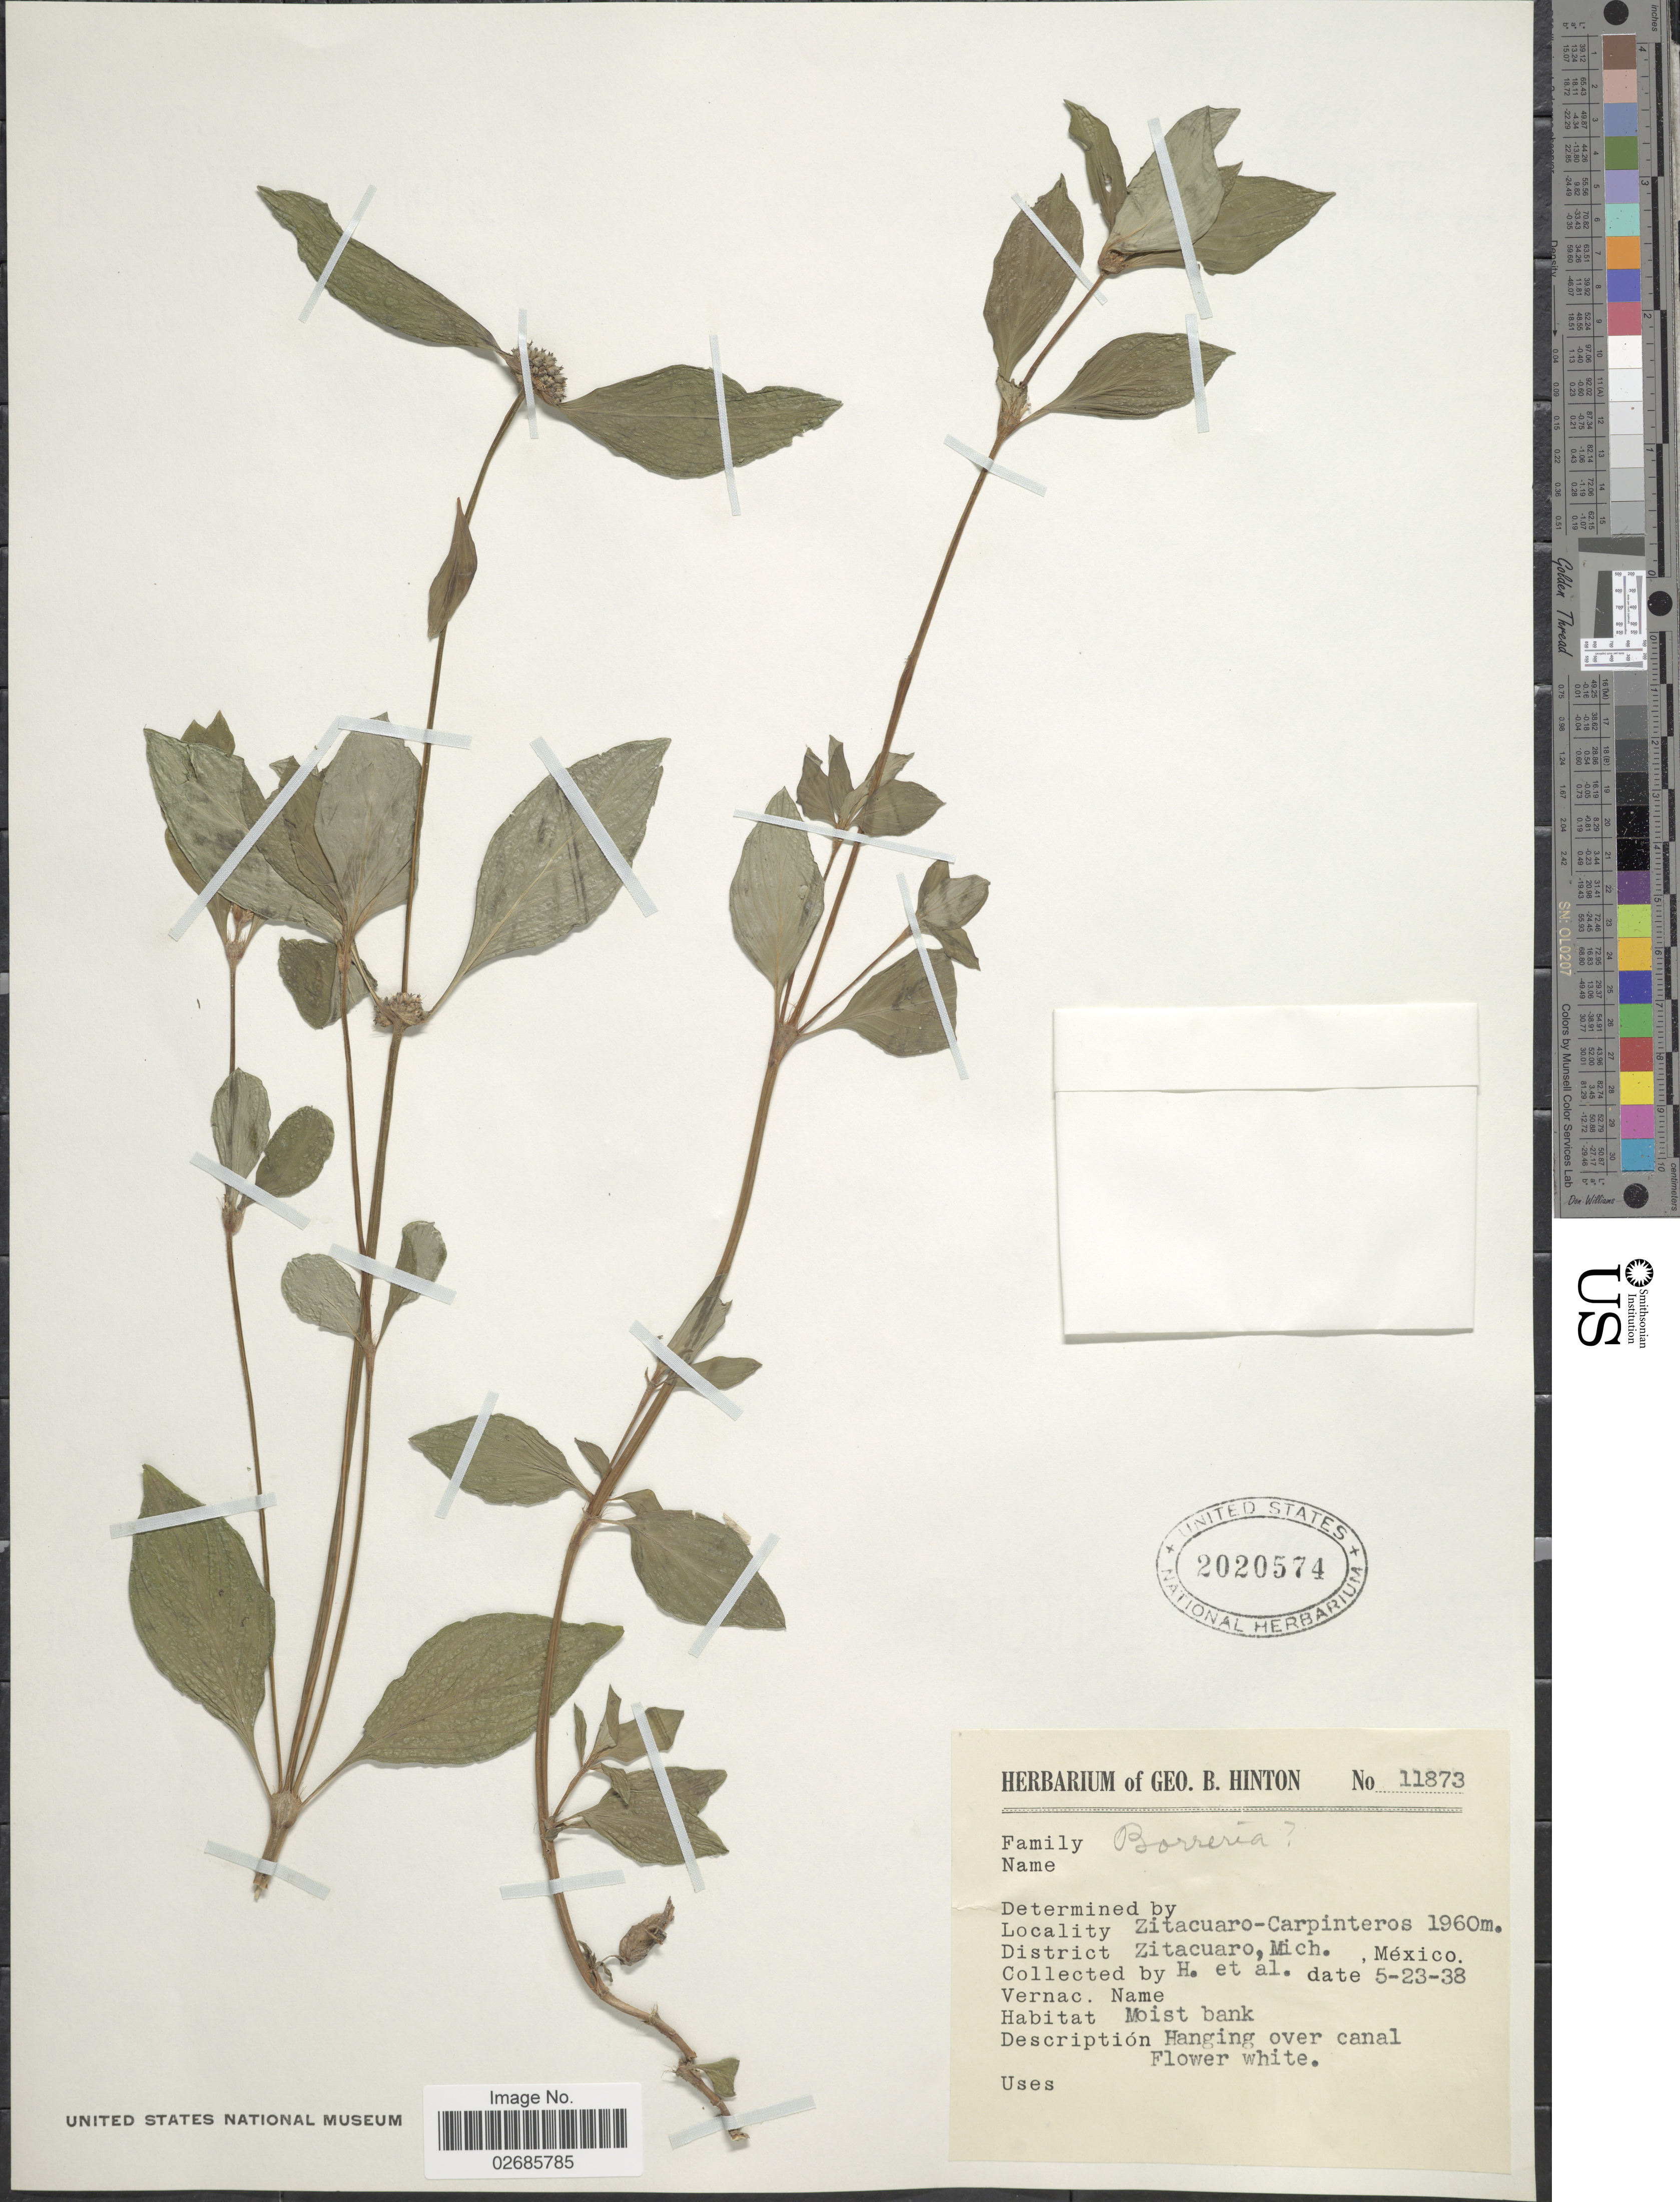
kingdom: Plantae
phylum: Tracheophyta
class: Magnoliopsida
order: Gentianales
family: Rubiaceae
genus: Borreria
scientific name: Borreria sp.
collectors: G. B. Hinton & et al.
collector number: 11873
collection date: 1938-05-23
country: Mexico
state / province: Michoacán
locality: Zitacuaro-Carpintero, District Zitacuaro, Moist bank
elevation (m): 1960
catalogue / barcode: US 2020574